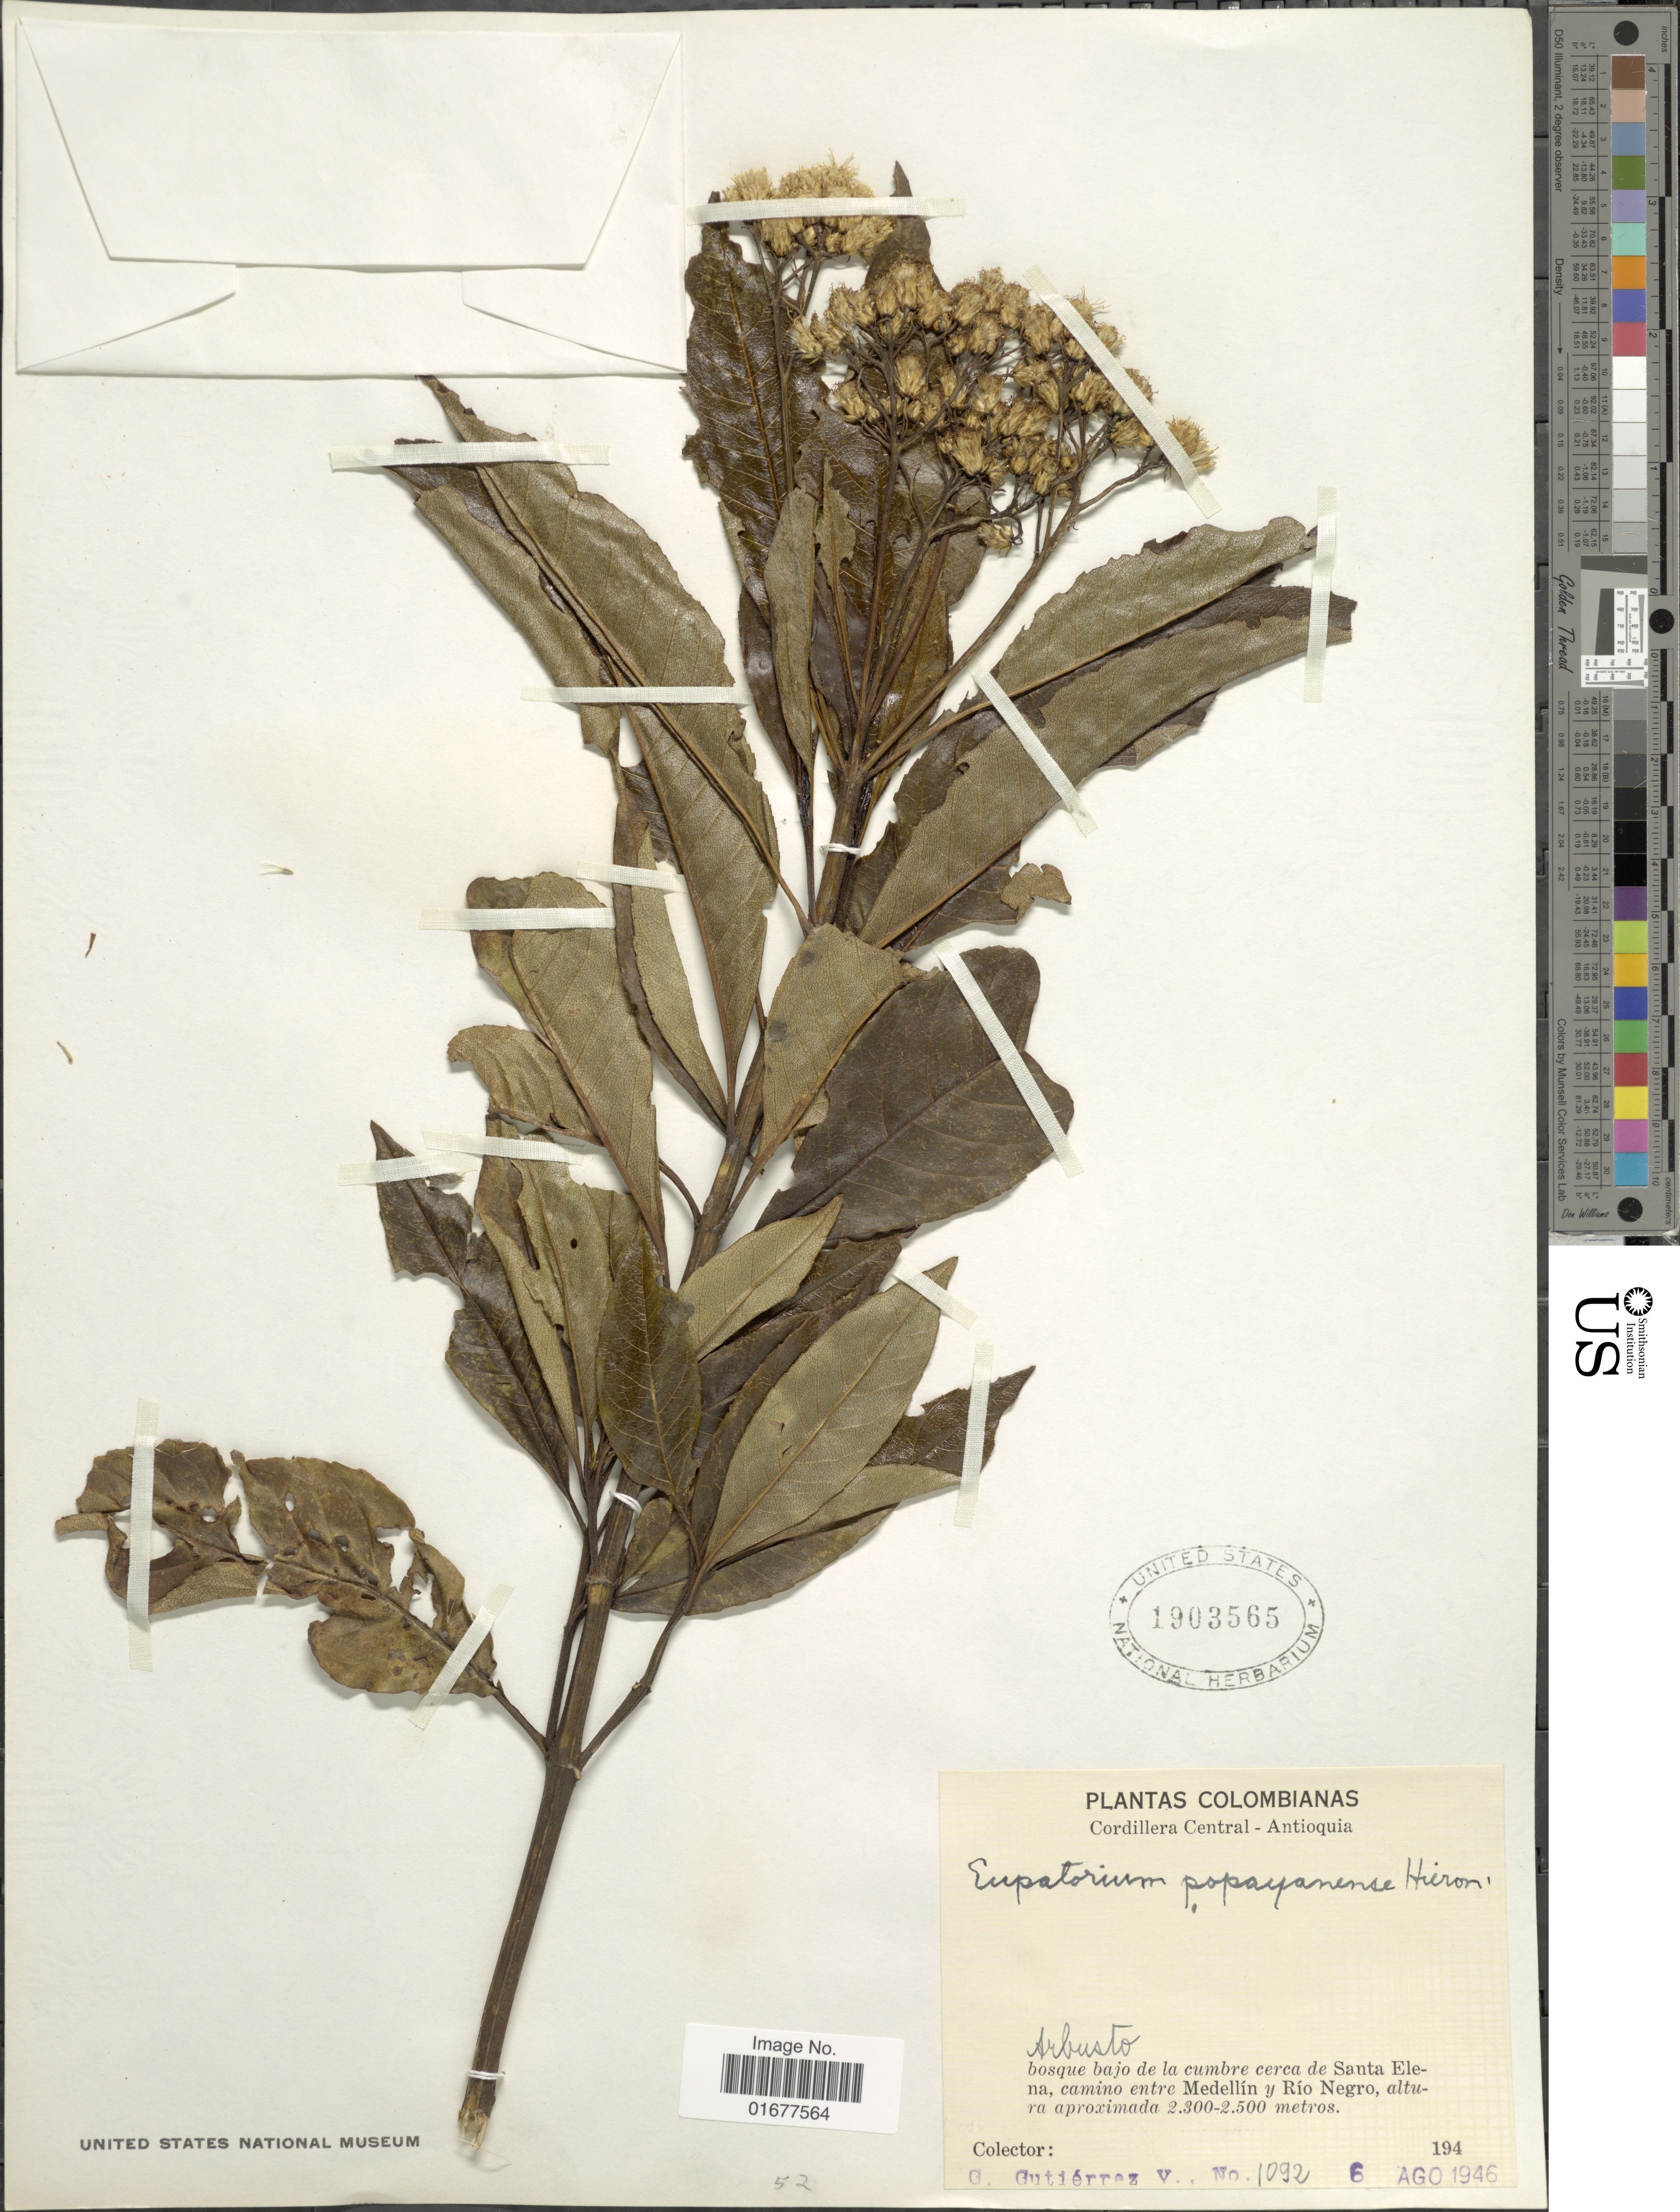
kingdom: Plantae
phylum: Tracheophyta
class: Magnoliopsida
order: Asterales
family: Asteraceae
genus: Ageratina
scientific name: Ageratina popayanensis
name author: (H. Rob.) R.M. King & H. Rob.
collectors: G. Gutiérrez V.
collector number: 1092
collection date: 1946-08-06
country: Colombia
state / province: Antioquia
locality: Cordillera Central, bosque bajo de la cumbre de Santa Elena, camino entre Medellin y Rio Negro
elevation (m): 2300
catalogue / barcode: US 1903565